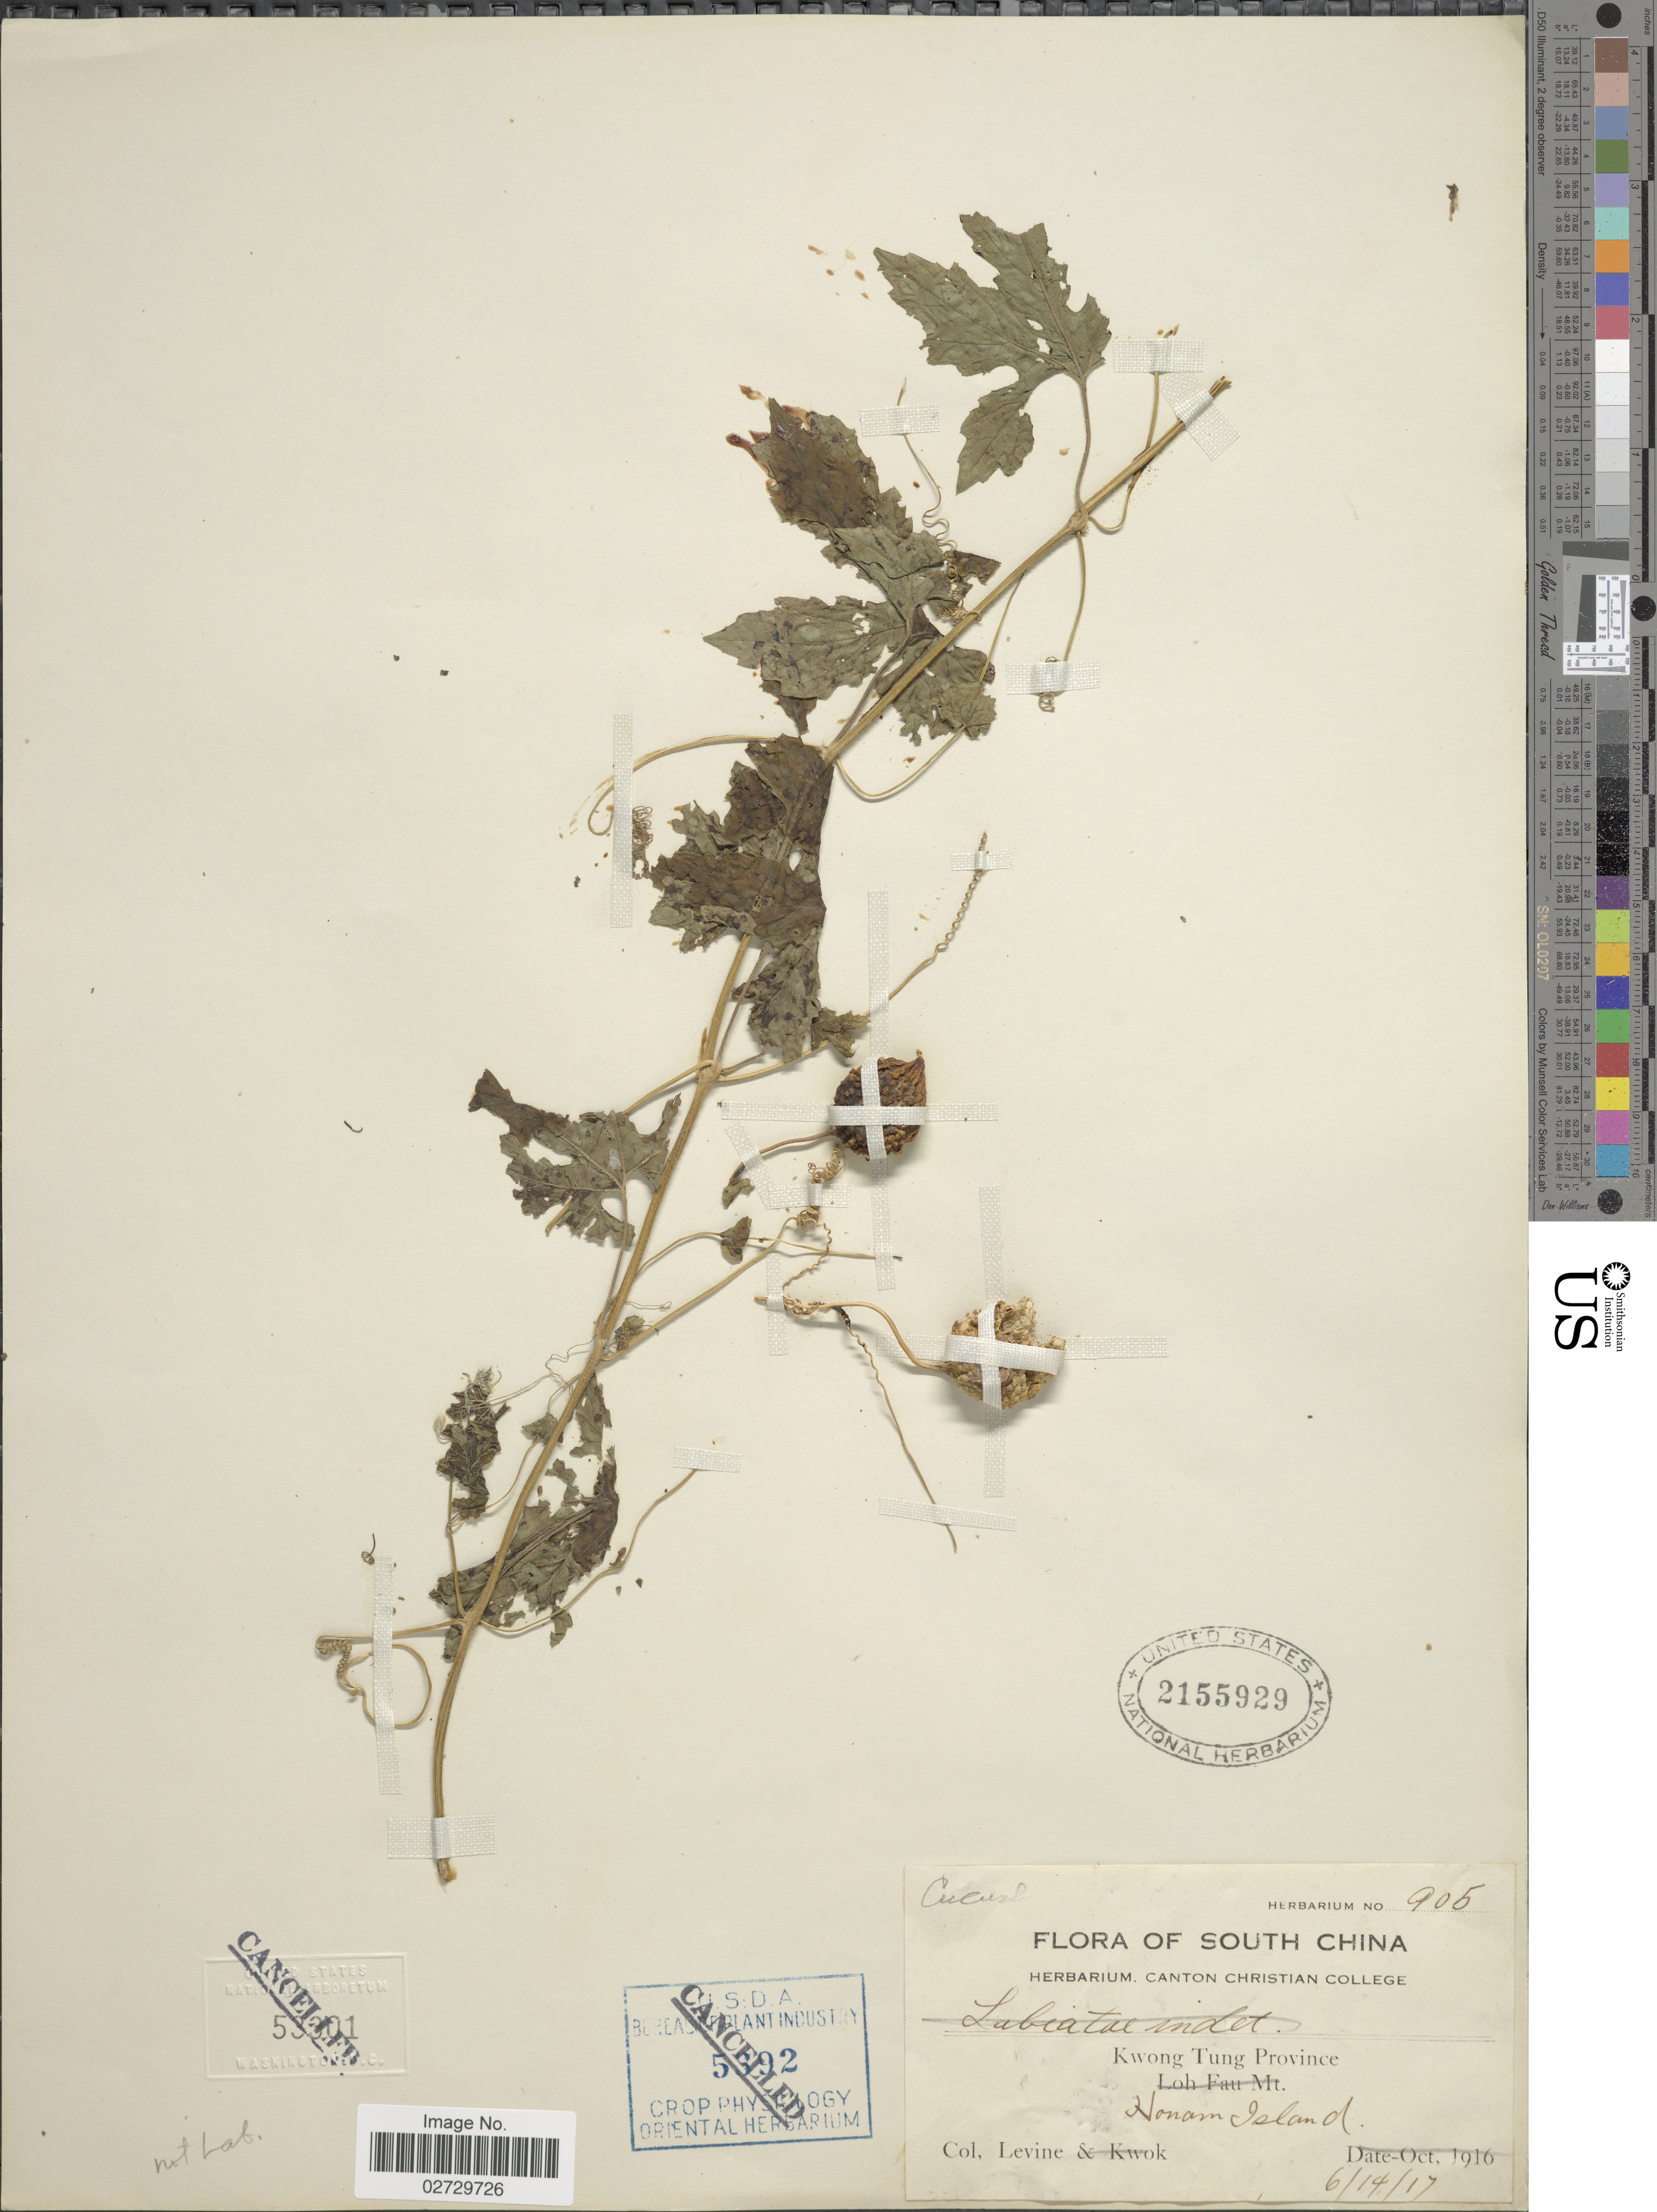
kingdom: Plantae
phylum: Tracheophyta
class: Magnoliopsida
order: Cucurbitales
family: Cucurbitaceae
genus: Momordica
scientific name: Momordica sp.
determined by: Nee, Michael H.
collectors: -. Levine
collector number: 905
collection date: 1917-06-14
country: China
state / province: Guangdong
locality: South China. Kwong Tung Province, Honam Island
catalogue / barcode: US 2155929